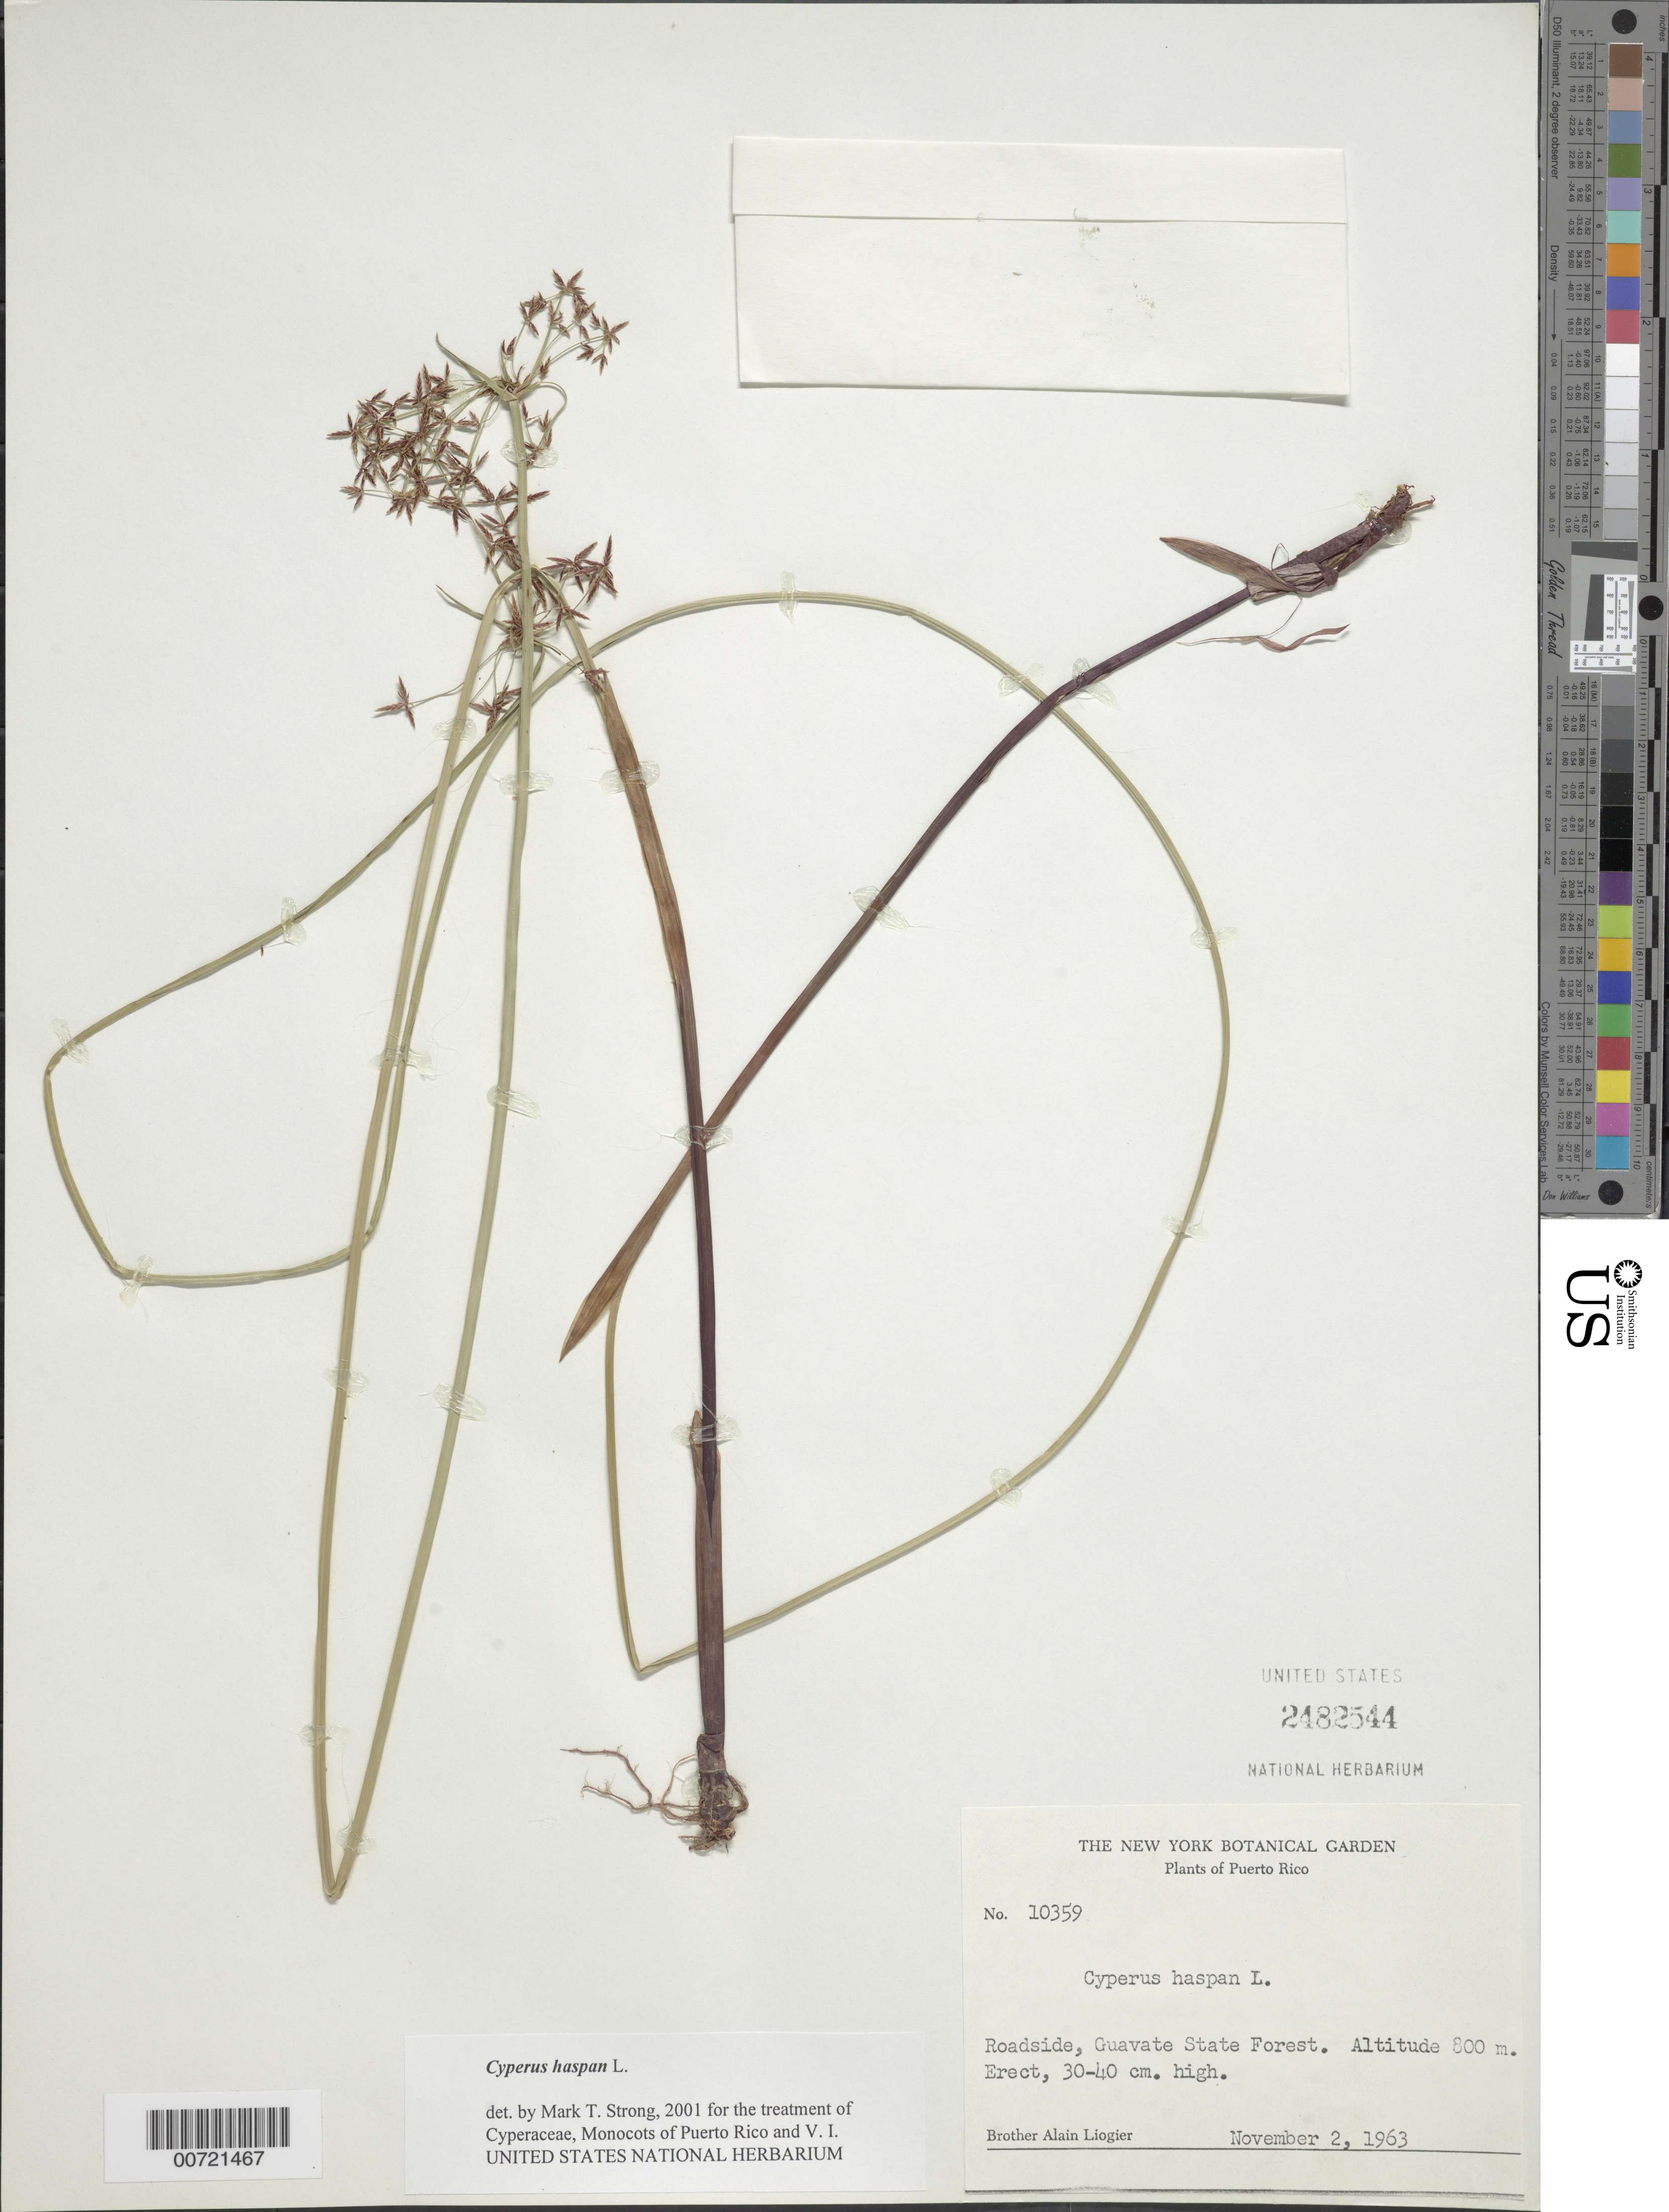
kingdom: Plantae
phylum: Tracheophyta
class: Liliopsida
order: Poales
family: Cyperaceae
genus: Cyperus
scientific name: Cyperus haspan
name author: L.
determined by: Strong, M. T., (US), Smithsonian Institution - National Museum of Natural History (UNITED STATES)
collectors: A. H. Liogier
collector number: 10359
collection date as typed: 02 Nov 1963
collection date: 1963-11-02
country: Puerto Rico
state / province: Cayey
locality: Guavate State Forest.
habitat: Roadside.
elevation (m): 800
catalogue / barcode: US 2482544